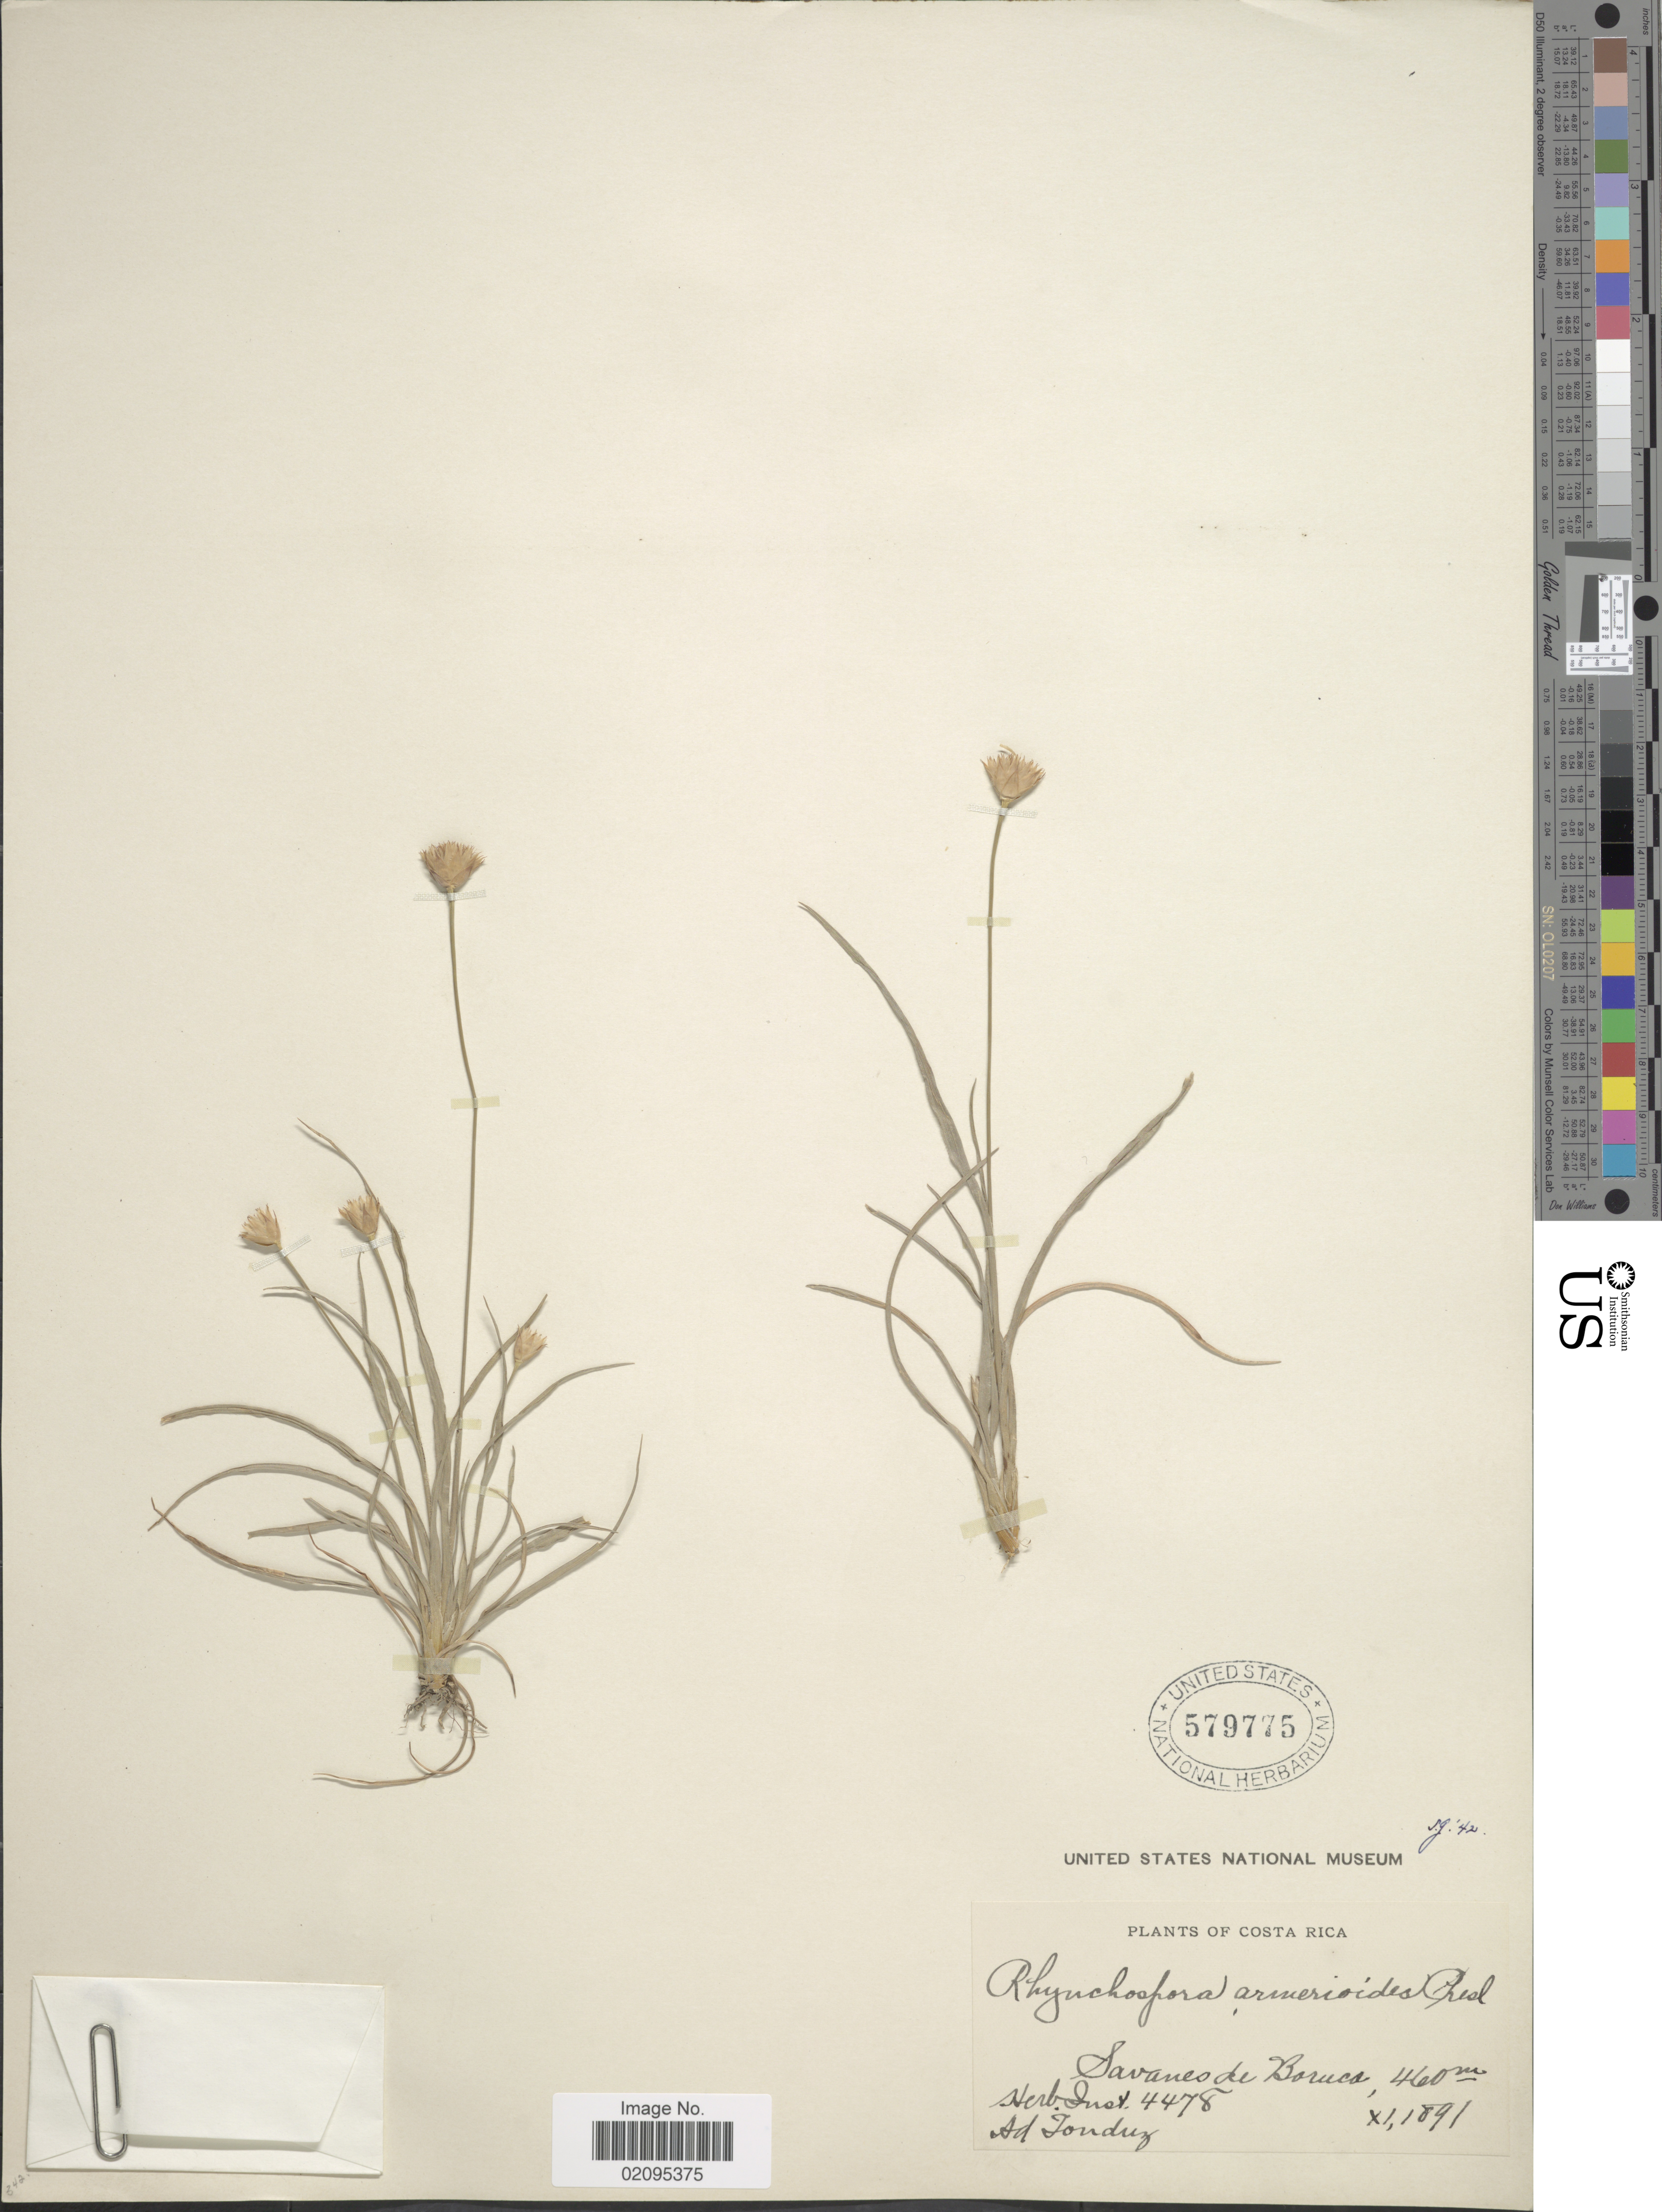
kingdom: Plantae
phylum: Tracheophyta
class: Liliopsida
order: Poales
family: Cyperaceae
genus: Rhynchospora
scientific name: Rhynchospora armerioides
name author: J. Presl & C. Presl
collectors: A. Tonduz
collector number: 4478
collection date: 1891-11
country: Costa Rica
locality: Savanes de Boruca.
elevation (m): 460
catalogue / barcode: US 579775